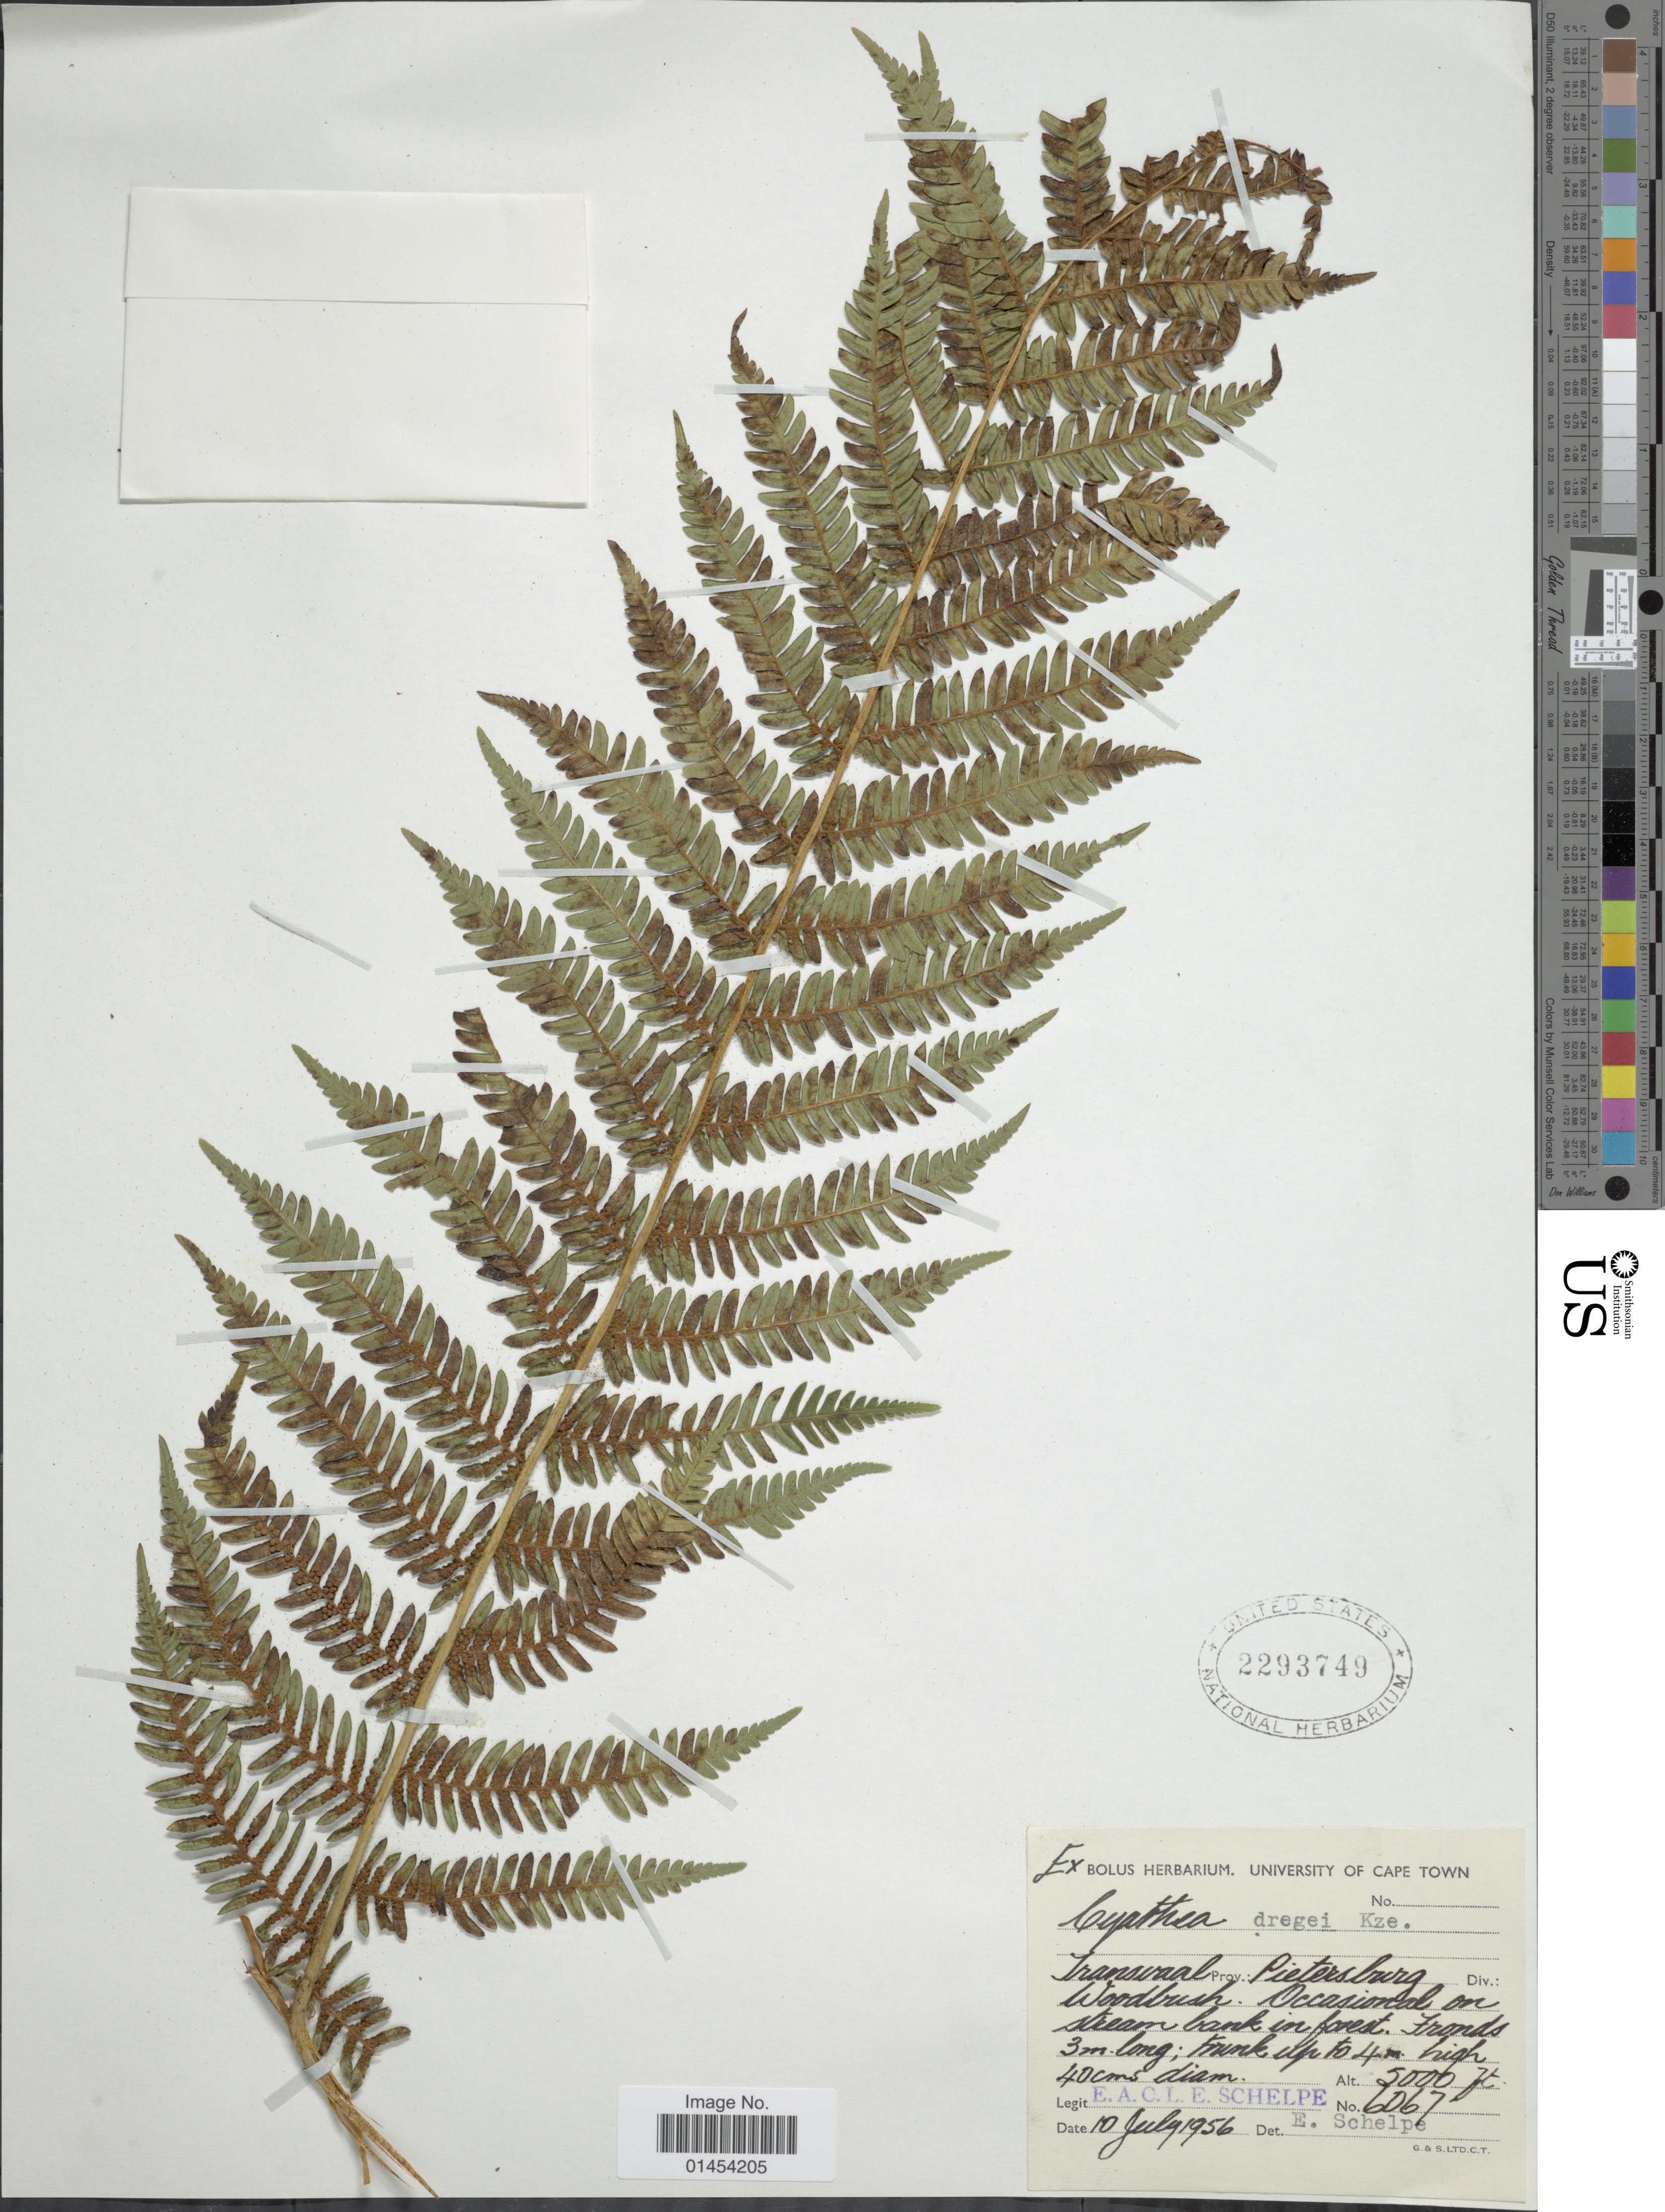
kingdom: Plantae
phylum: Tracheophyta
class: Polypodiopsida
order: Cyatheales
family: Cyatheaceae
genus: Cyathea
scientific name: Cyathea dregei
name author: Kunze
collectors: E. A. C. L. E. Schelpe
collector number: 6067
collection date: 1956-07-10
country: South Africa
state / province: Limpopo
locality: Transvaal. Prov.: Pietersburg. Div.: Woodbush.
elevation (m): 1524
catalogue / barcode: US 2293749